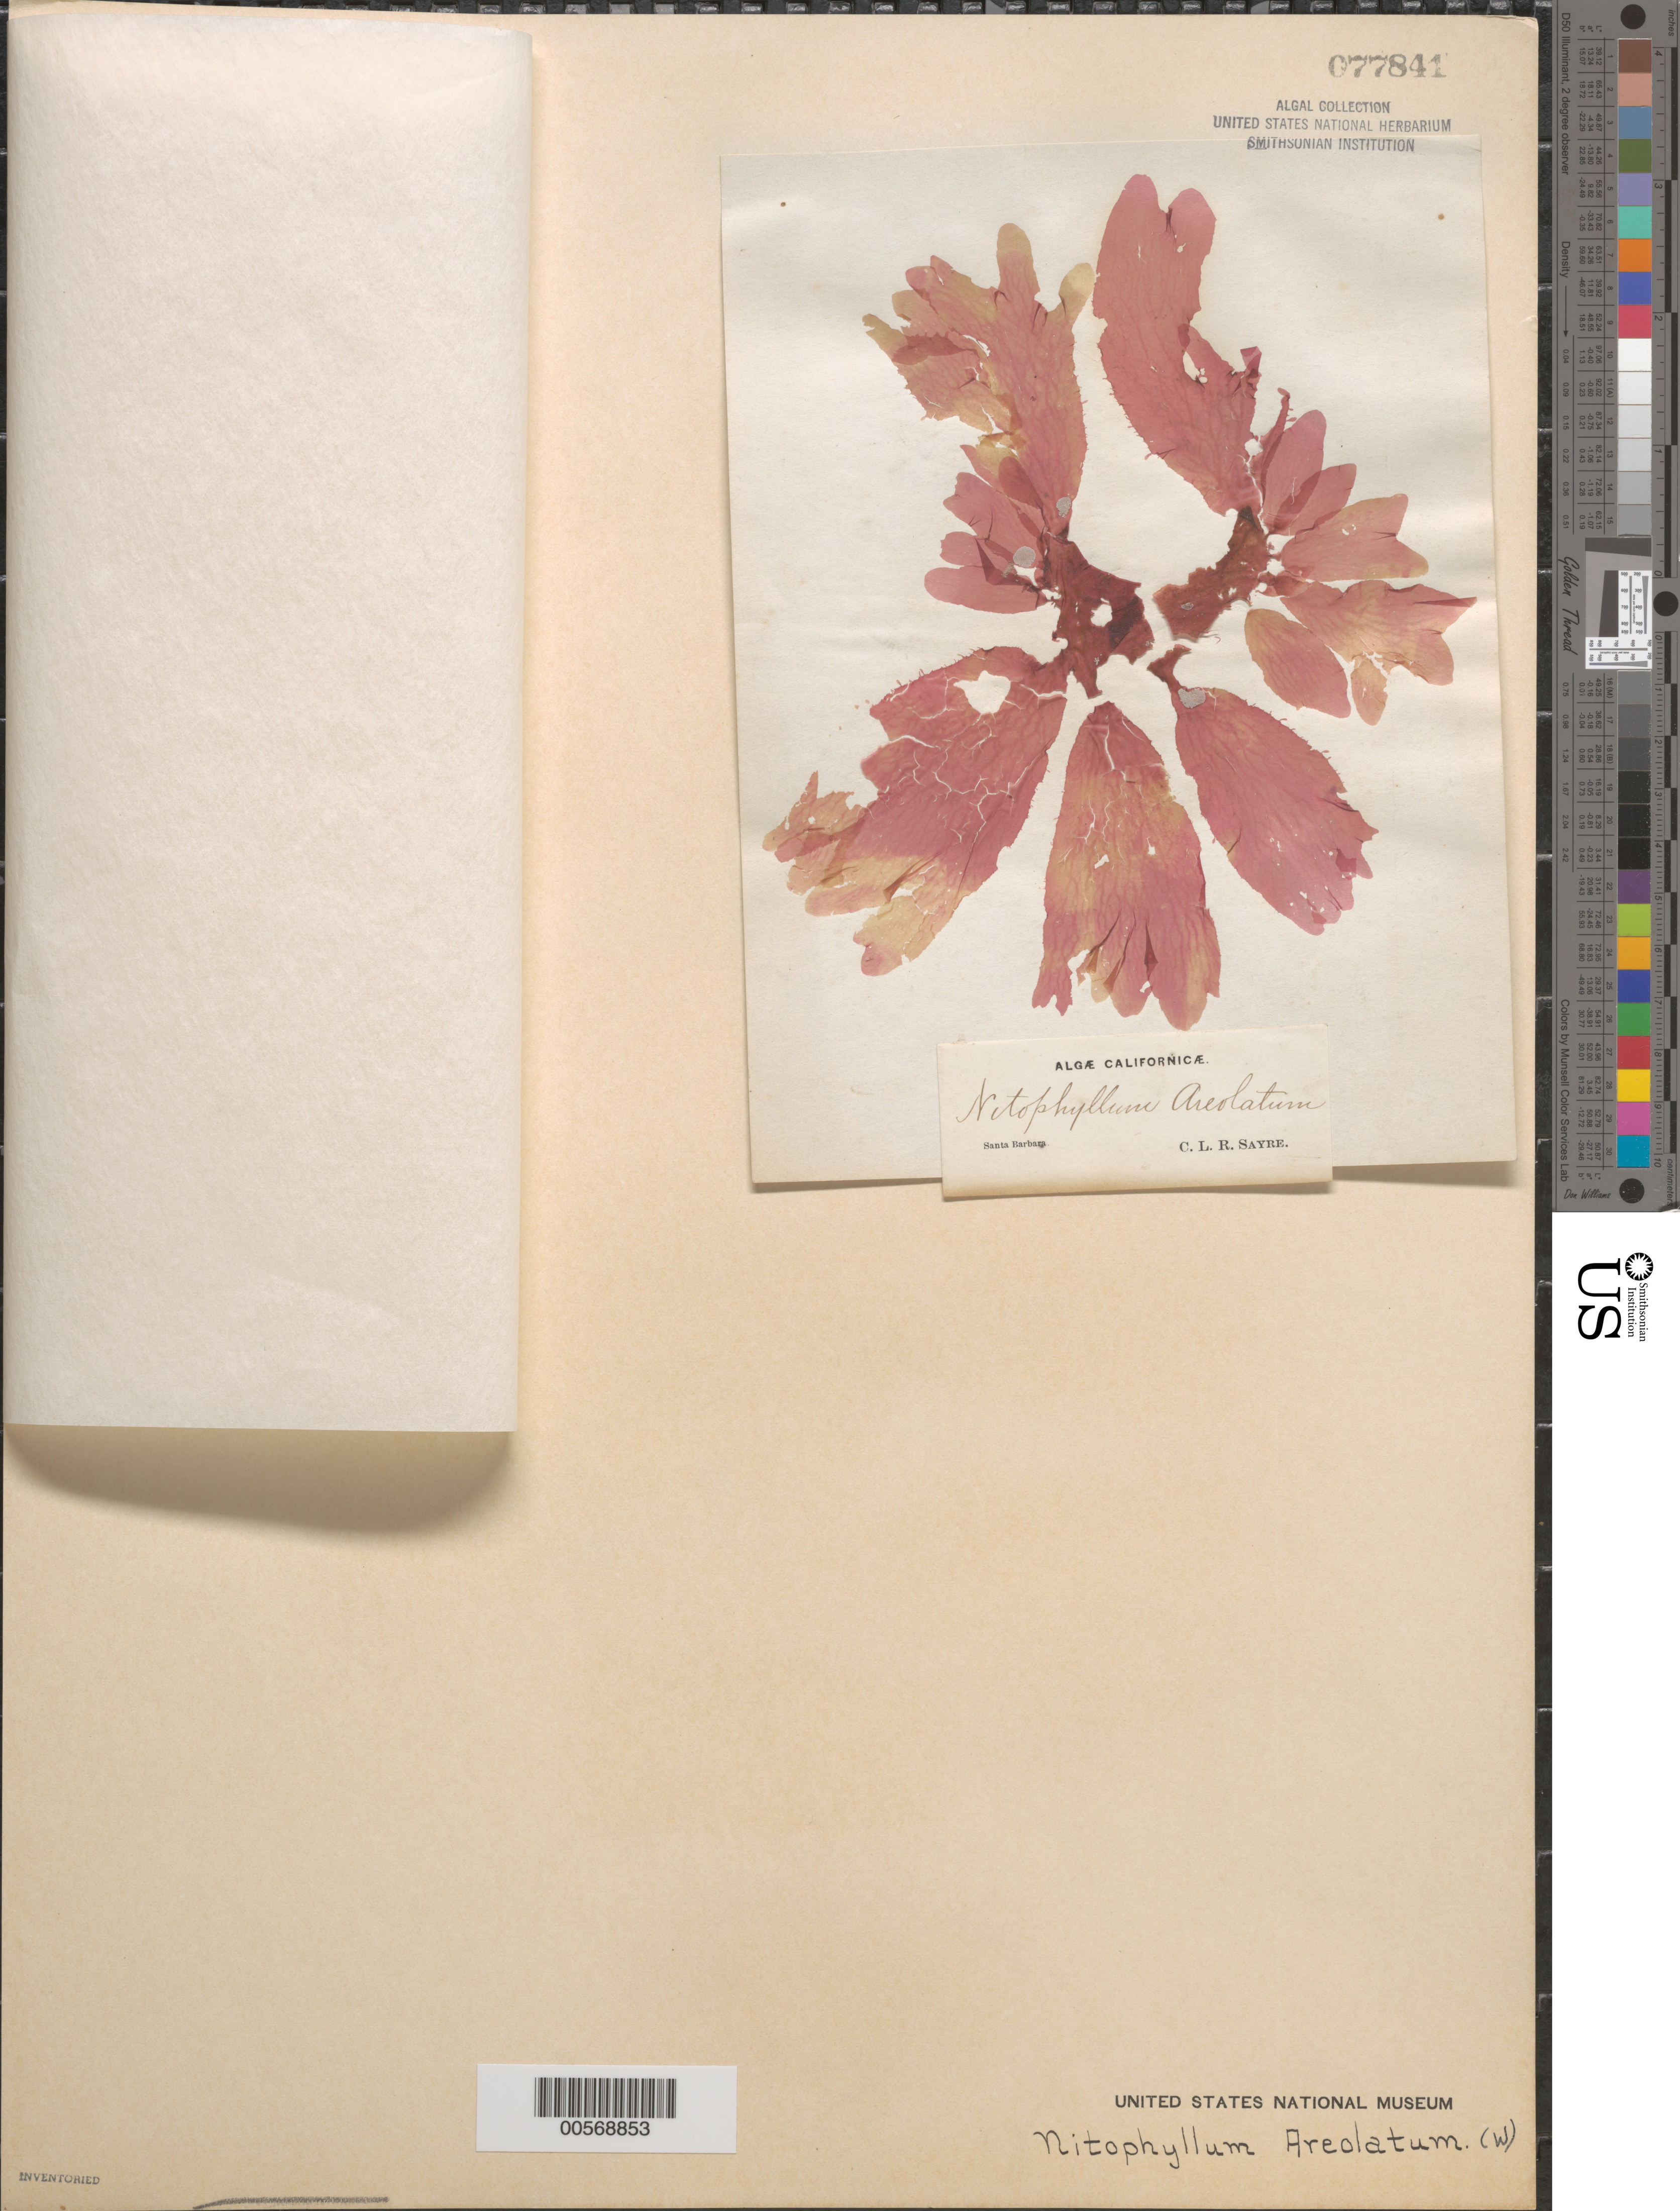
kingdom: Plantae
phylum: Rhodophyta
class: Florideophyceae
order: Ceramiales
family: Delesseriaceae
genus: Nitophyllum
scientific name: Nitophyllum areolatum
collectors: C. Sayre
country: United States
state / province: California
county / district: Santa Barbara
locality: Santa Barbara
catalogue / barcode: US 77841